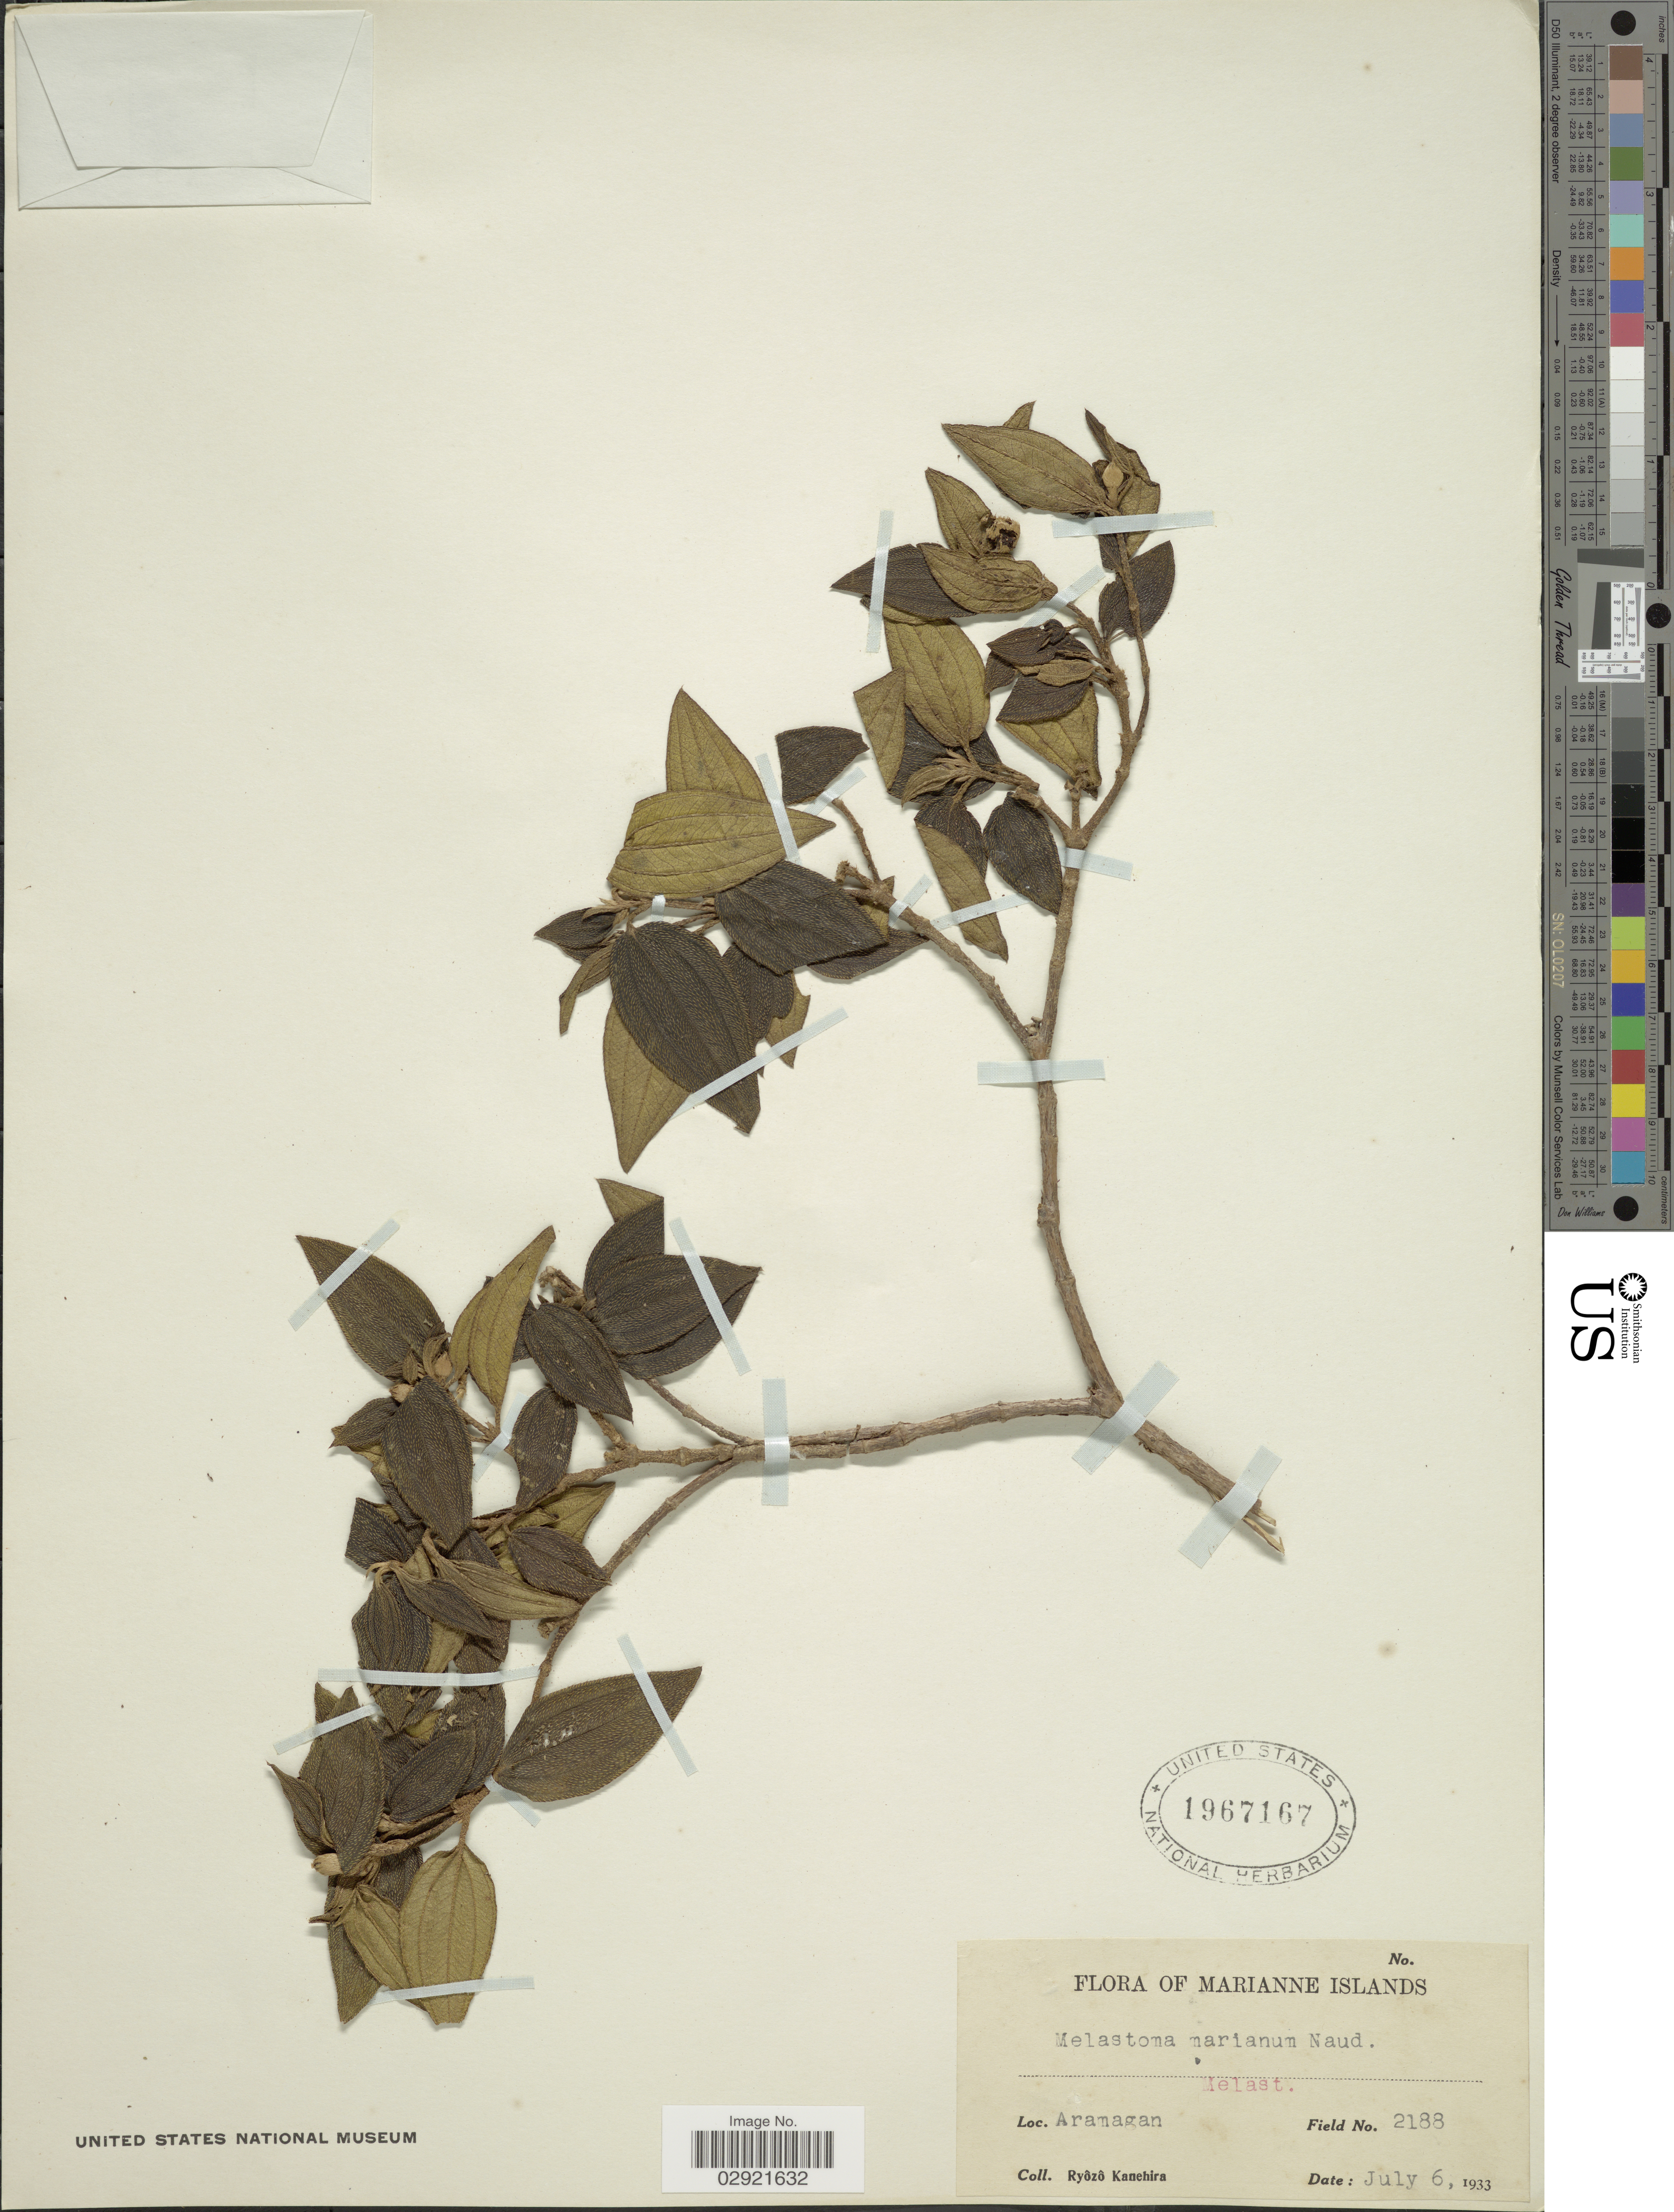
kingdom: Plantae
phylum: Tracheophyta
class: Magnoliopsida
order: Myrtales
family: Melastomataceae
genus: Melastoma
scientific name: Melastoma malabathricum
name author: L.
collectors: R. Kanehira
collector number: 2188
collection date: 1933-07-06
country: Northern Mariana Islands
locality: Marianne Islands. Aramagan.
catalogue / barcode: US 1967167